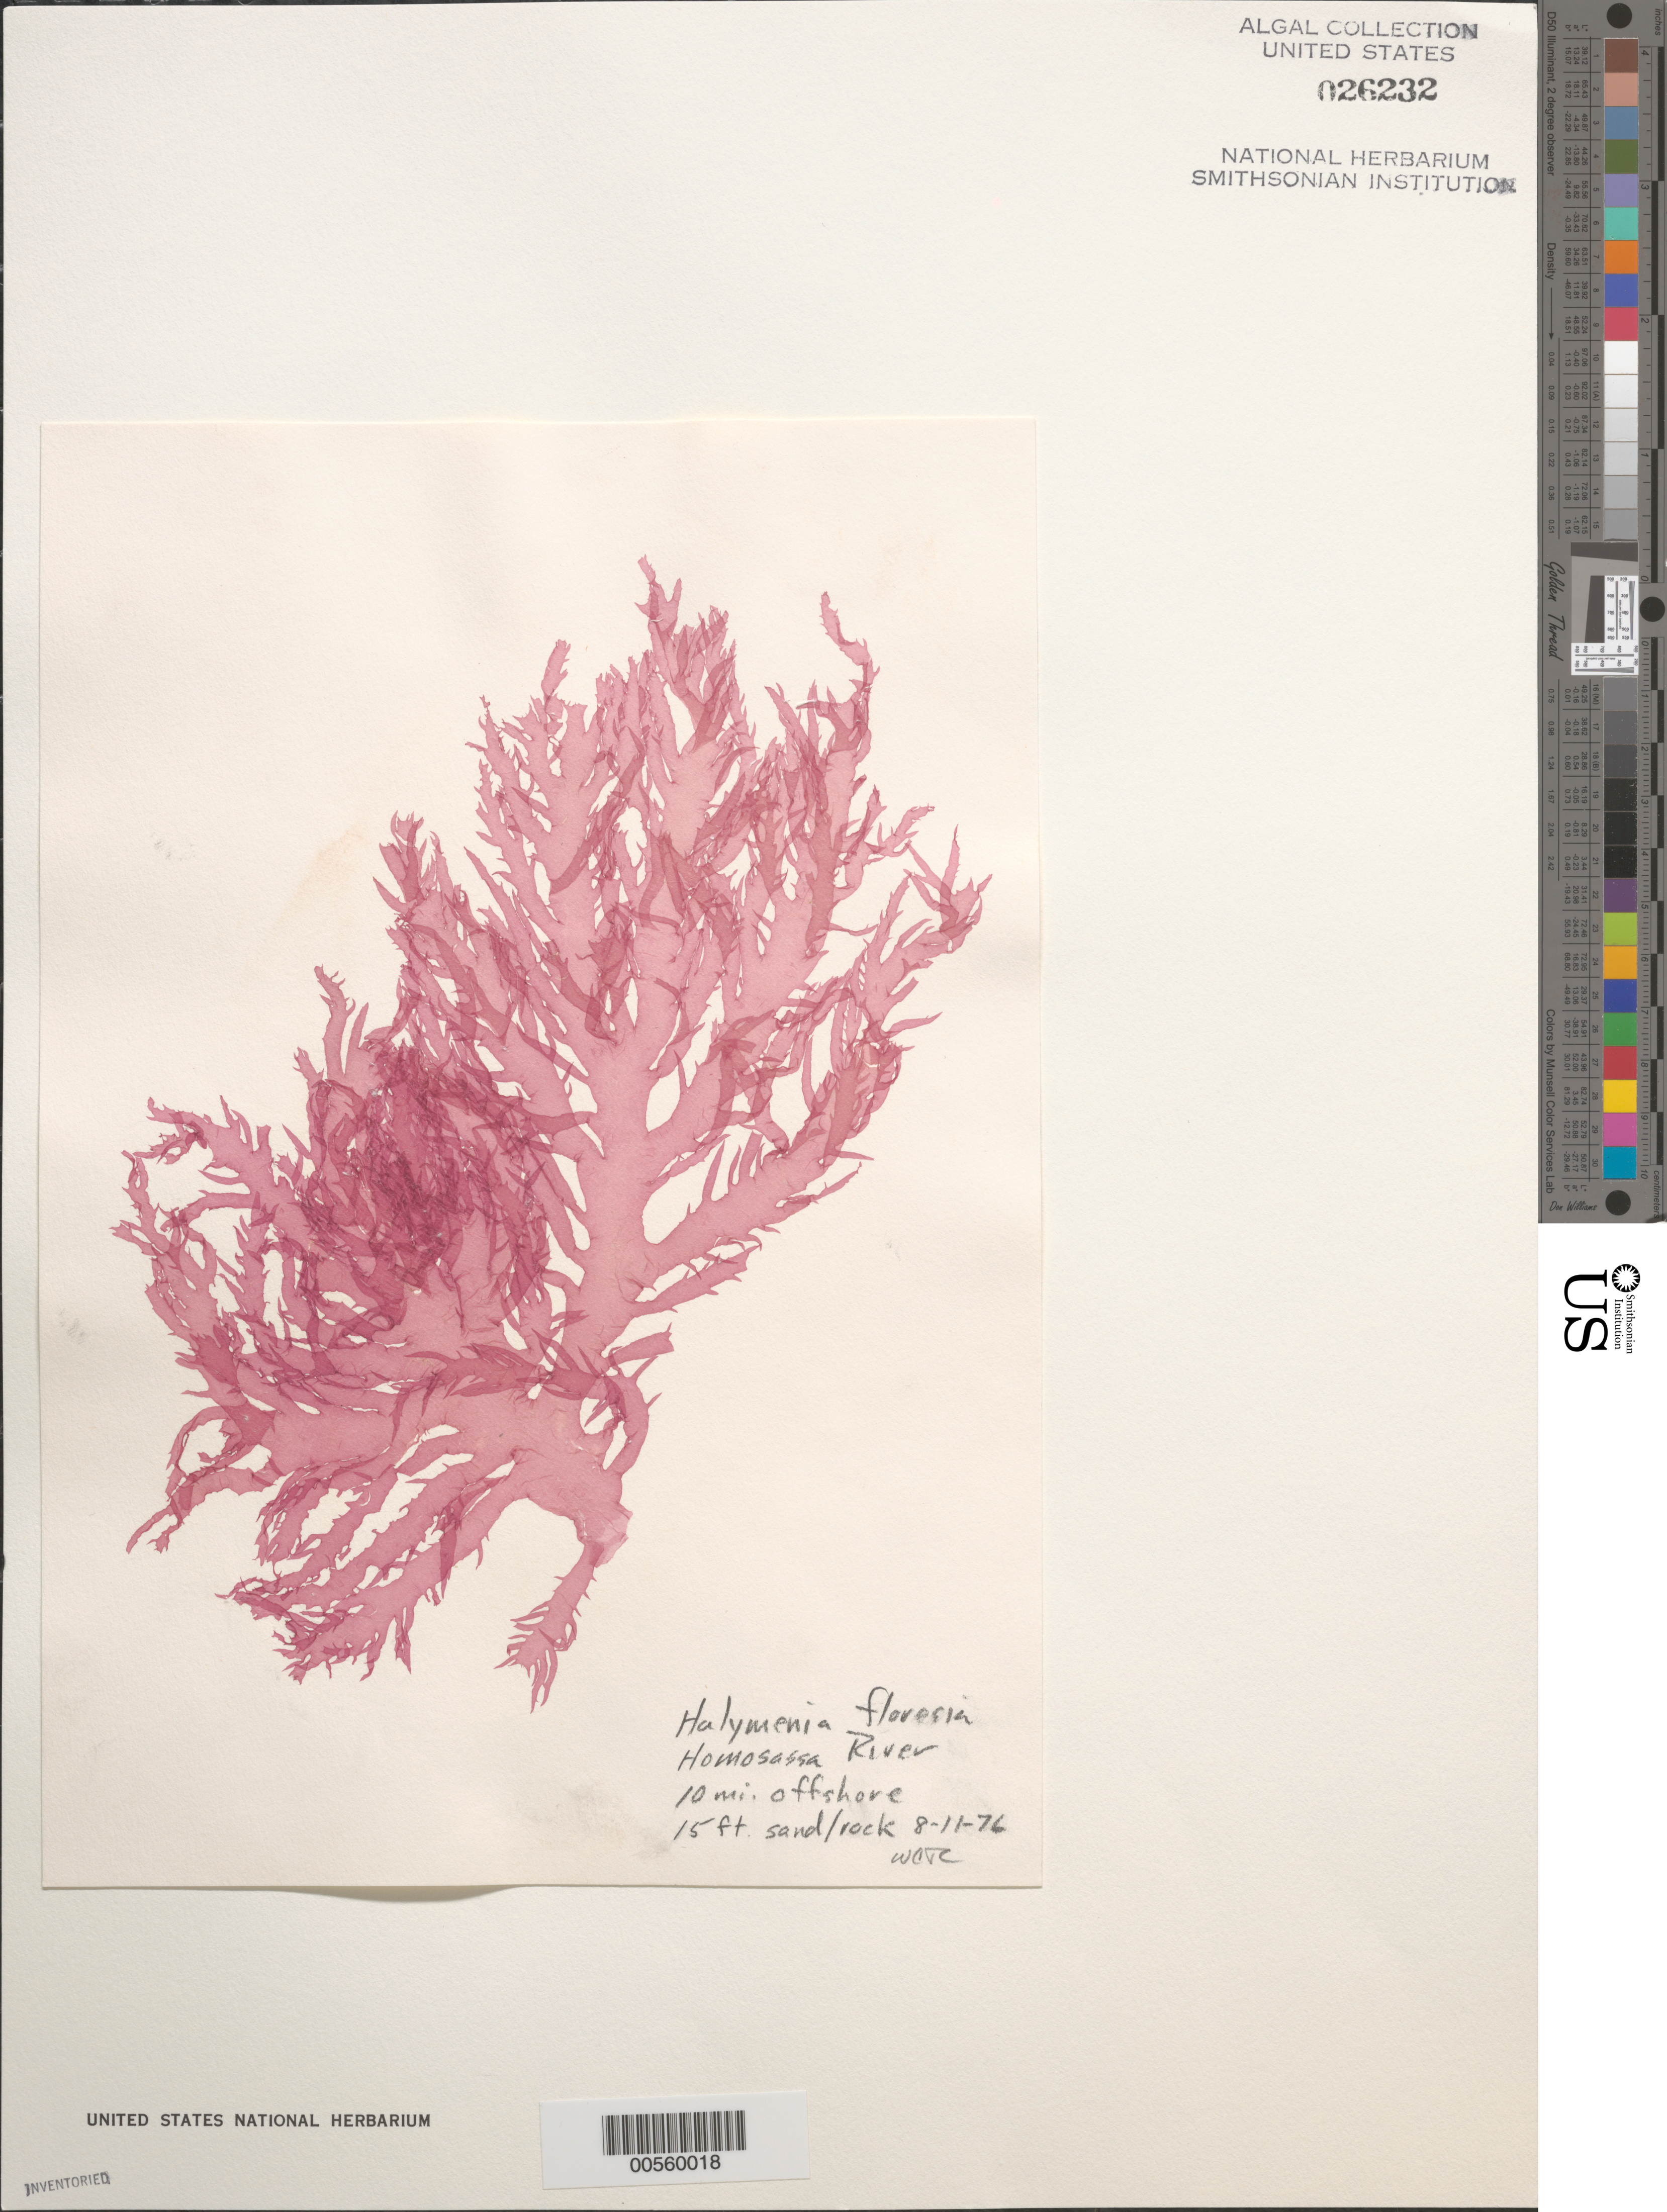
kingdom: Plantae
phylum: Rhodophyta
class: Florideophyceae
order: Halymeniales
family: Halymeniaceae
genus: Halymenia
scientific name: Halymenia floresii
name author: (Clemente) C. Agardh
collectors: W. C. Roth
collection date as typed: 11 Aug 1976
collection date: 1976-08-11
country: United States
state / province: Florida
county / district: Citrus County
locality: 10 miles off Homosassa River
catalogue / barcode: US 26232